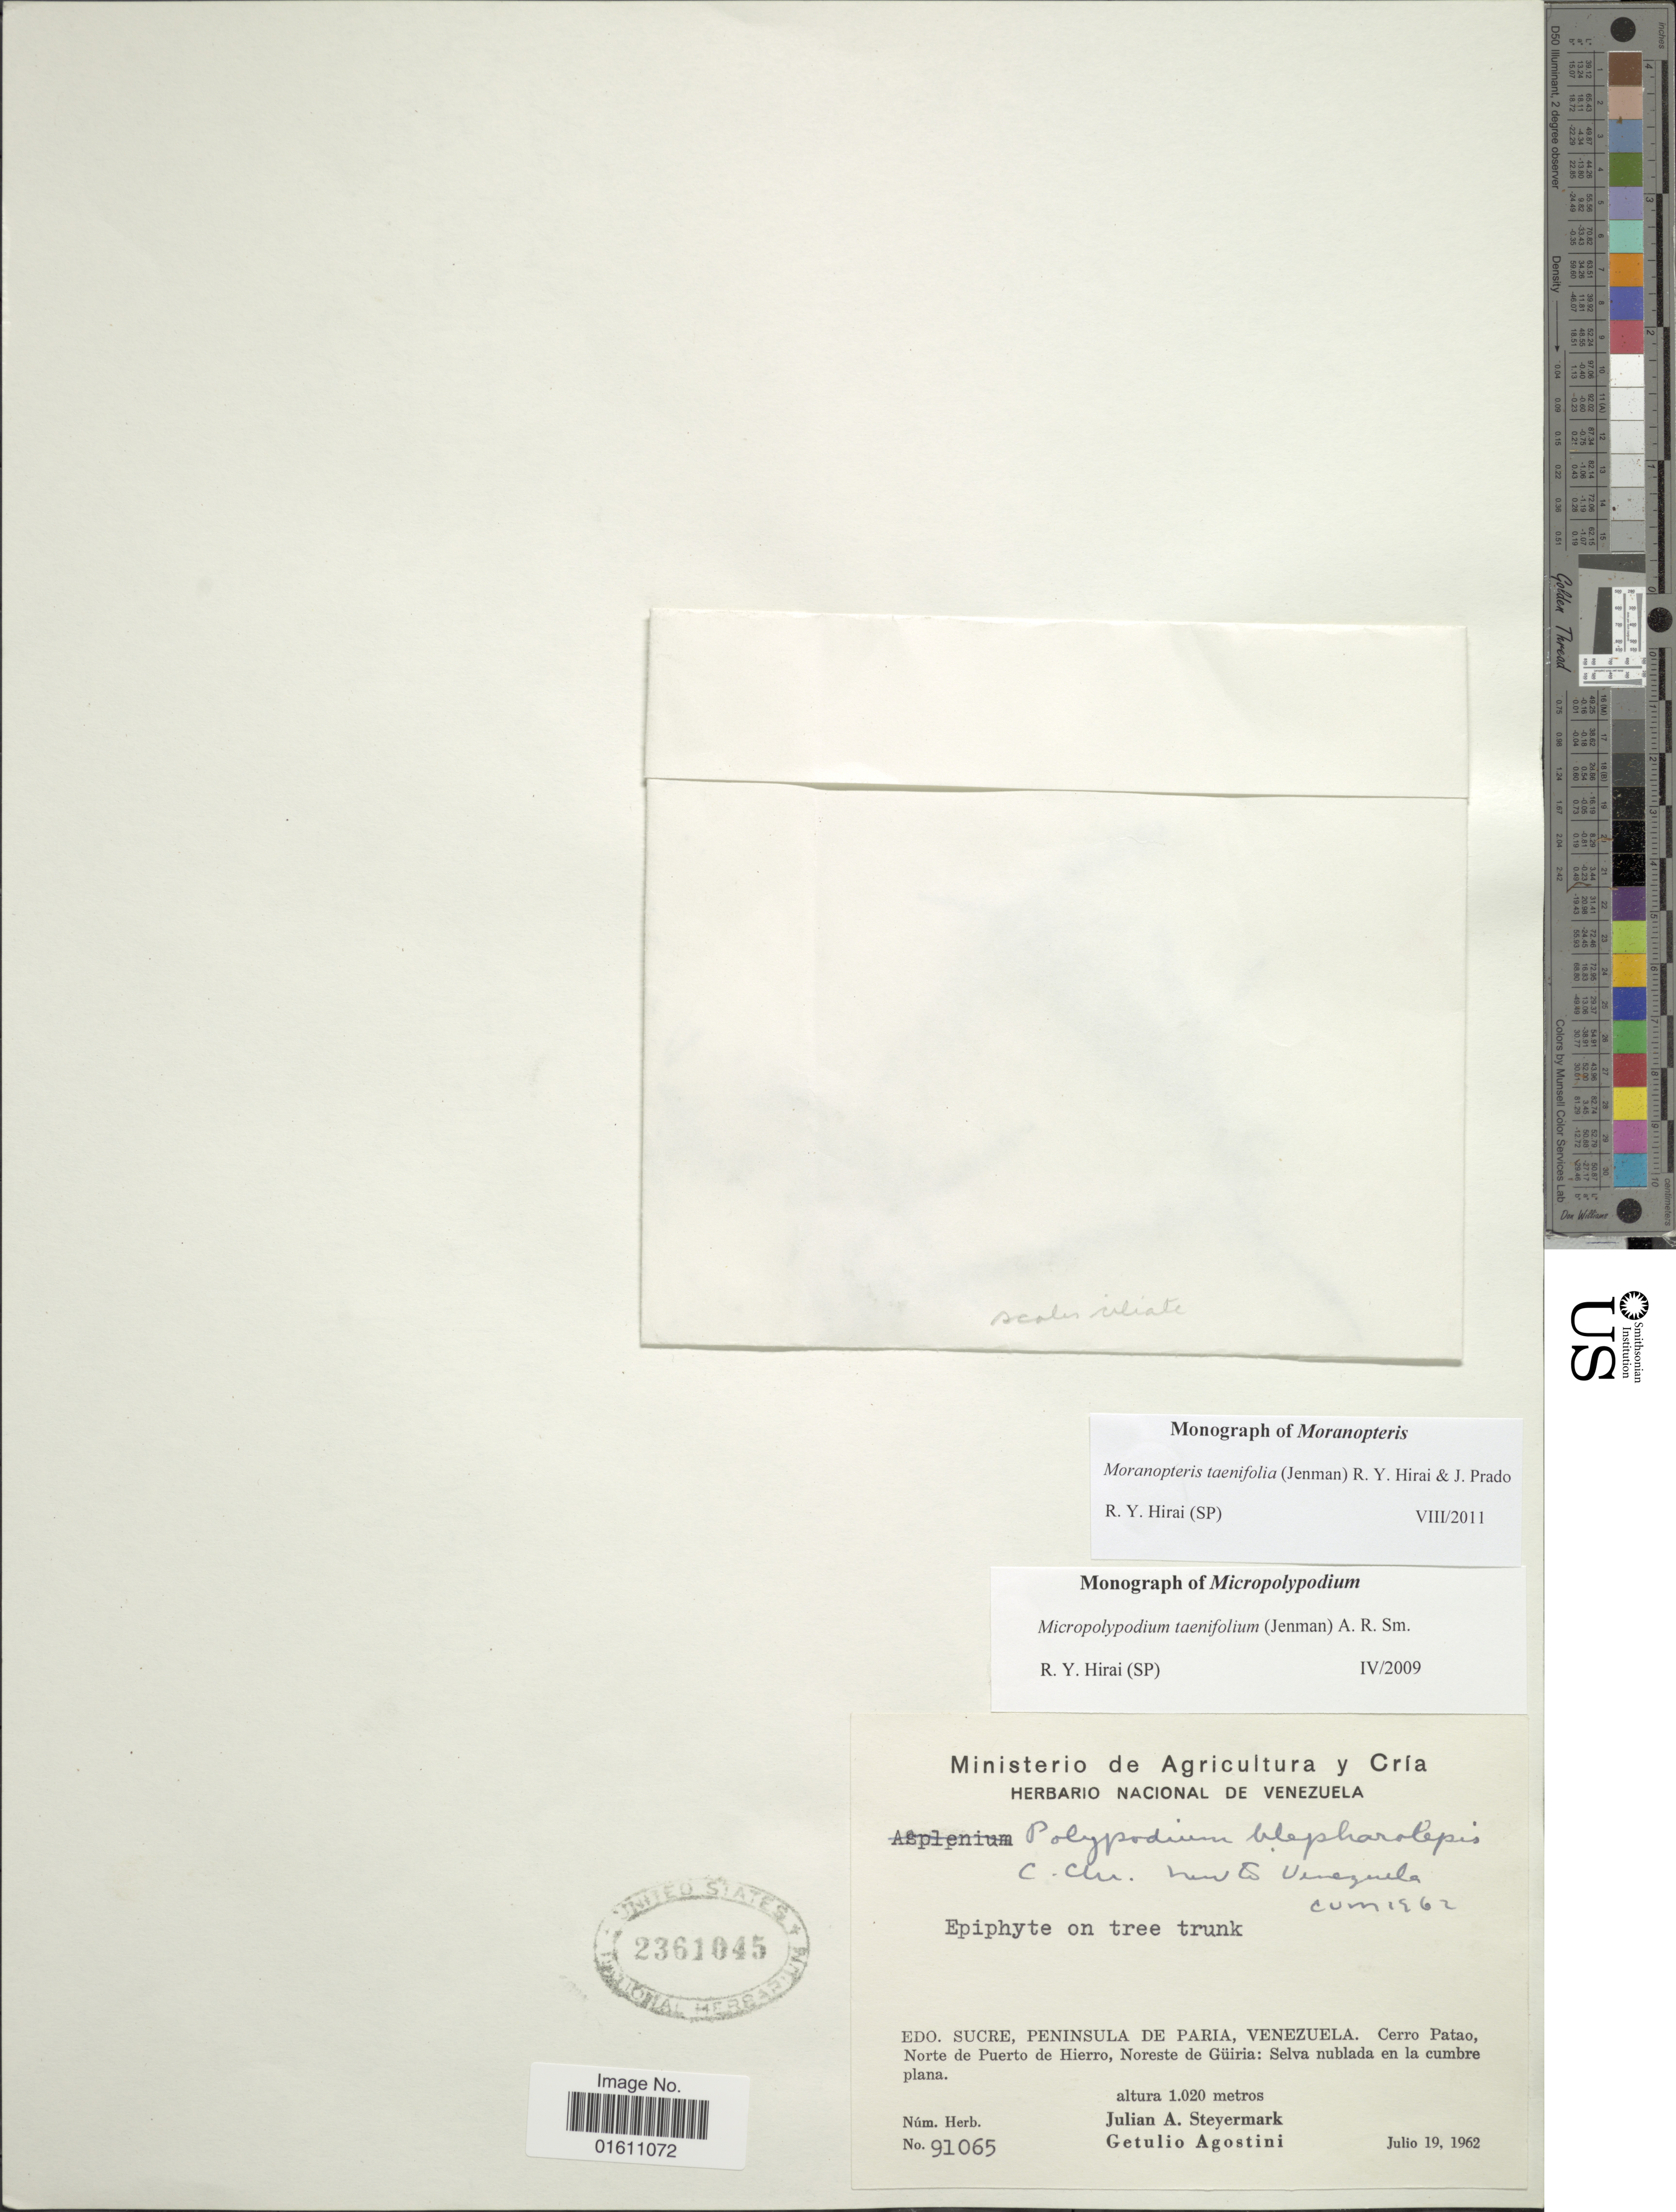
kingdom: Plantae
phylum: Tracheophyta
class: Polypodiopsida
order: Polypodiales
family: Polypodiaceae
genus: Moranopteris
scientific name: Moranopteris taenifolia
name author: (Jenman) R. Y. Hirai & J. Prado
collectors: J. Steyermark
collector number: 91065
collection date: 1962-07-19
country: Venezuela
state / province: Sucre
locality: Edo. Sucre, Peninsula de Paria, Venezuela, Cerro Patao, Norte de Puerto de Hierro, Noreste de Güiria: Selva nublada en la cumbre plana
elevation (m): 1020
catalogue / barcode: US 2361045